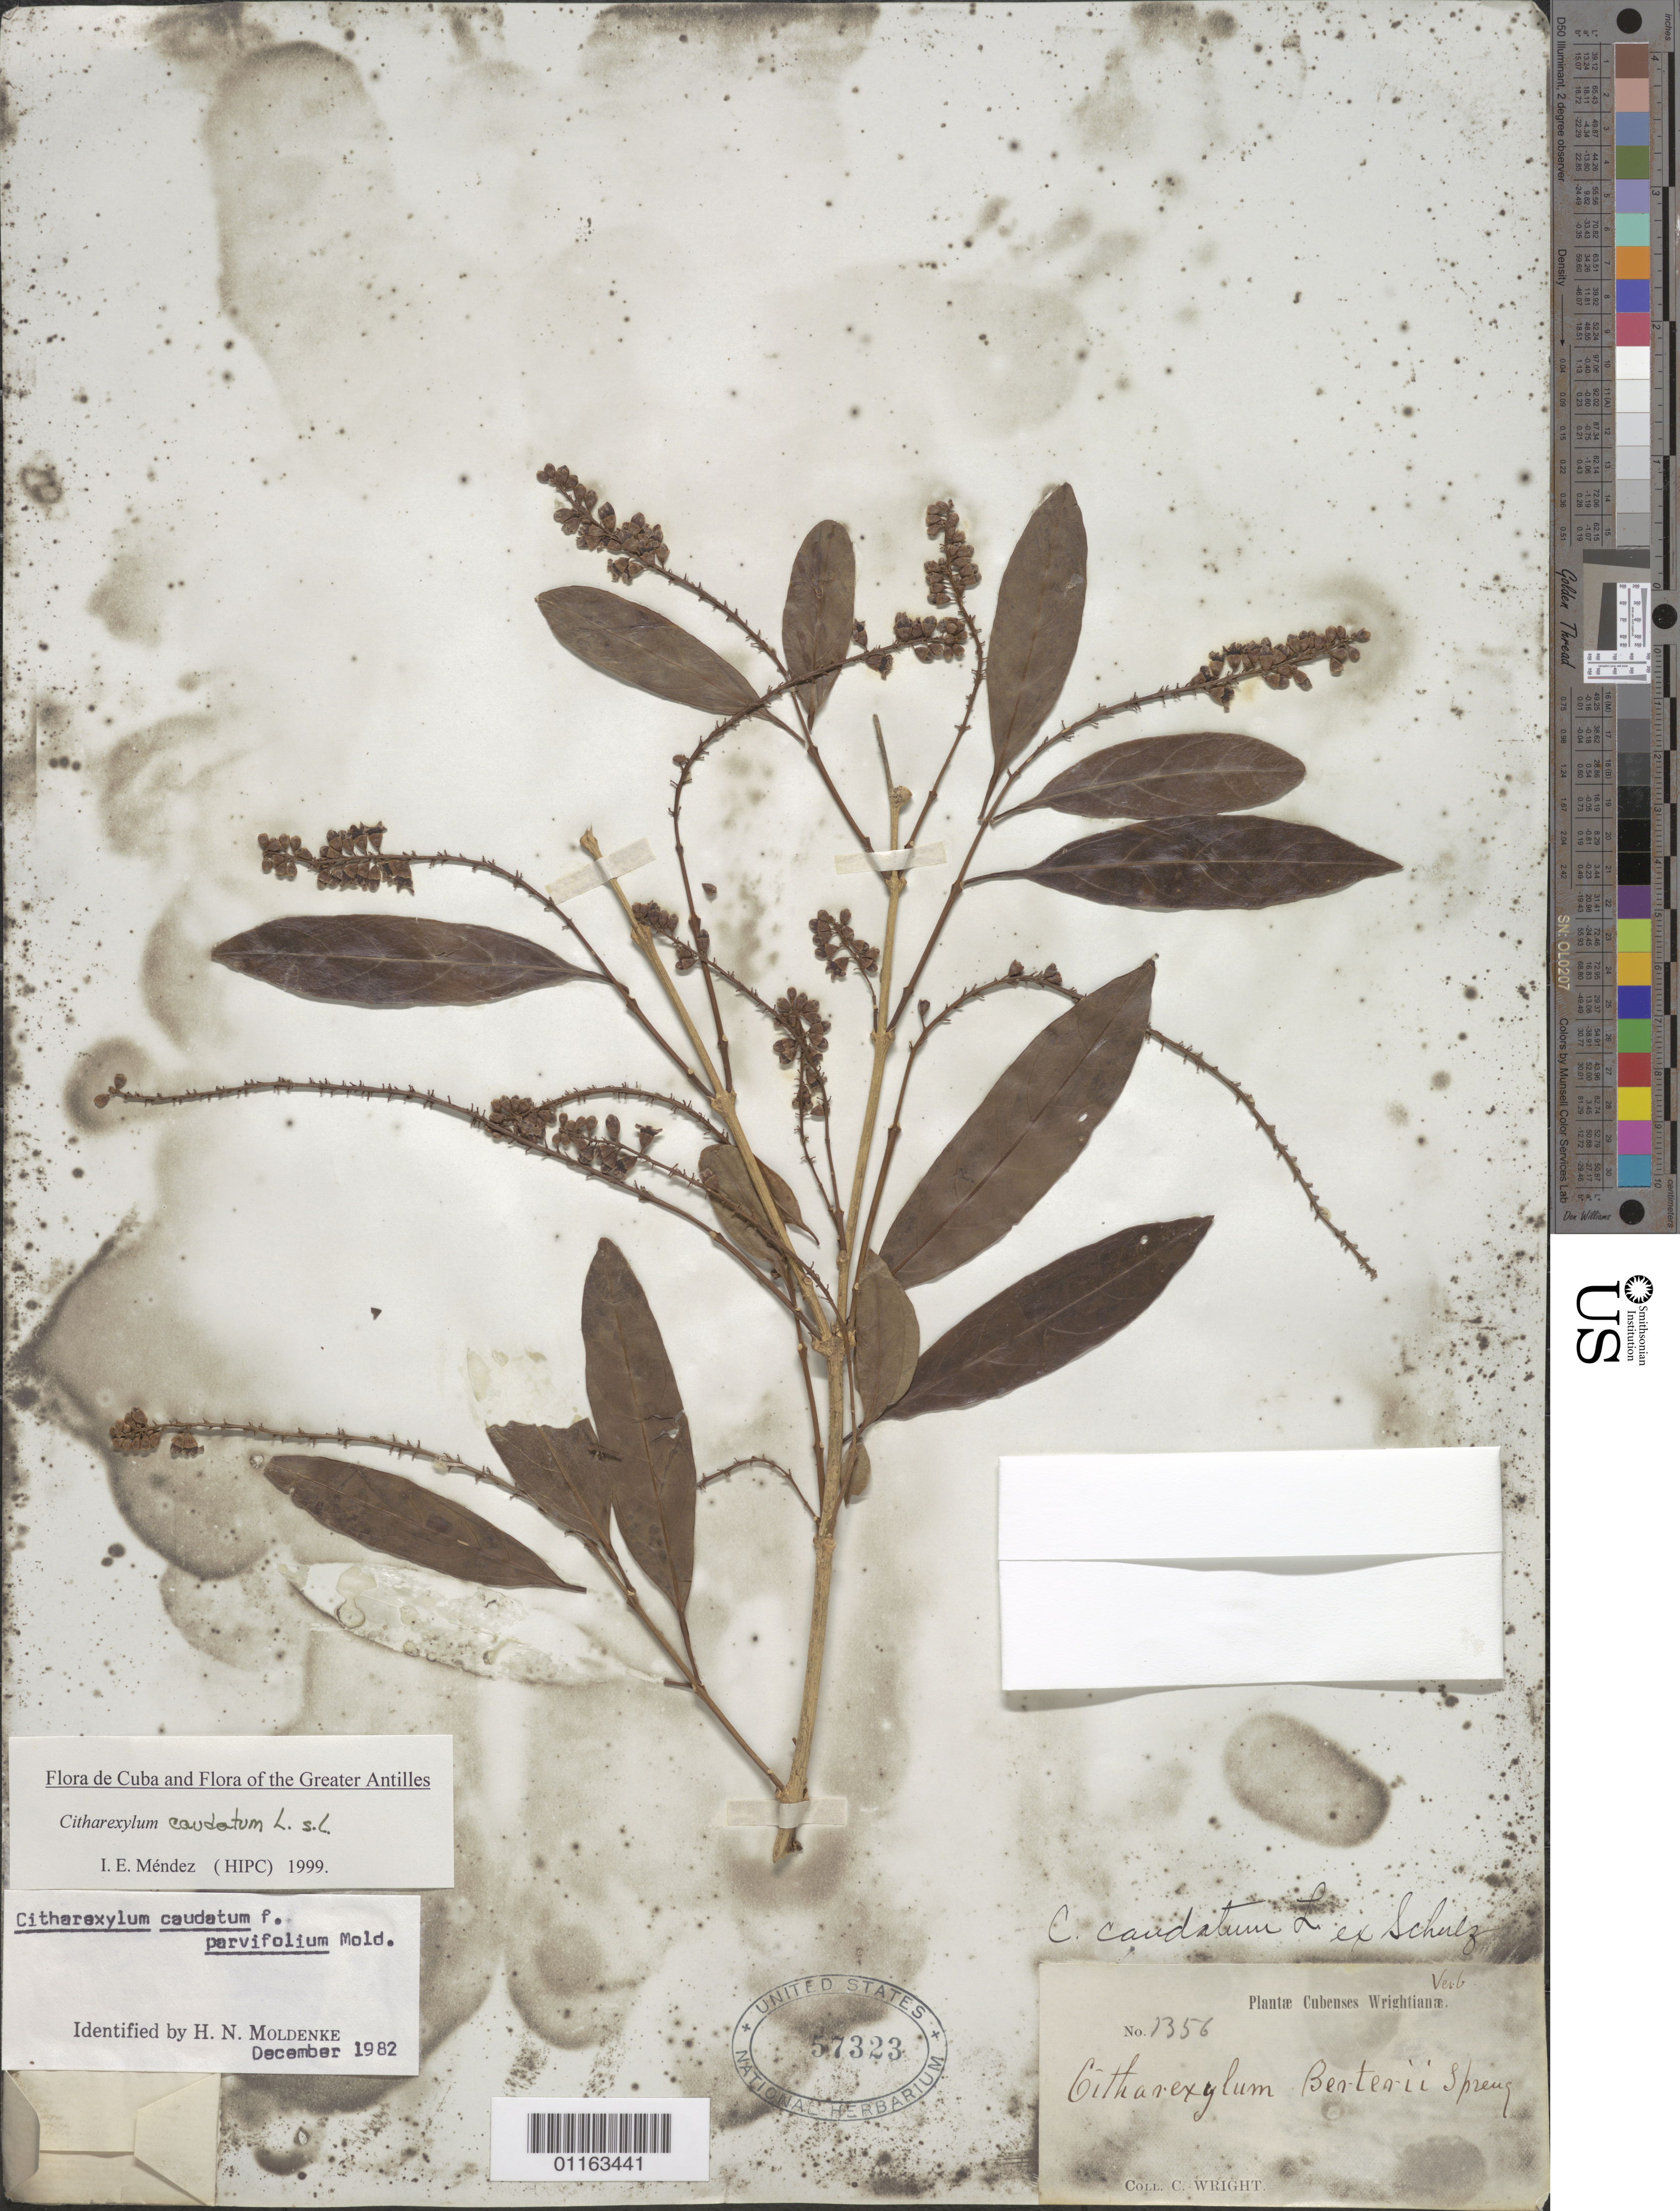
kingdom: Plantae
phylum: Tracheophyta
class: Magnoliopsida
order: Lamiales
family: Verbenaceae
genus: Citharexylum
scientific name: Citharexylum caudatum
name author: L.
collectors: C. Wright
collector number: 1356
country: Cuba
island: Cuba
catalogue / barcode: US 57323